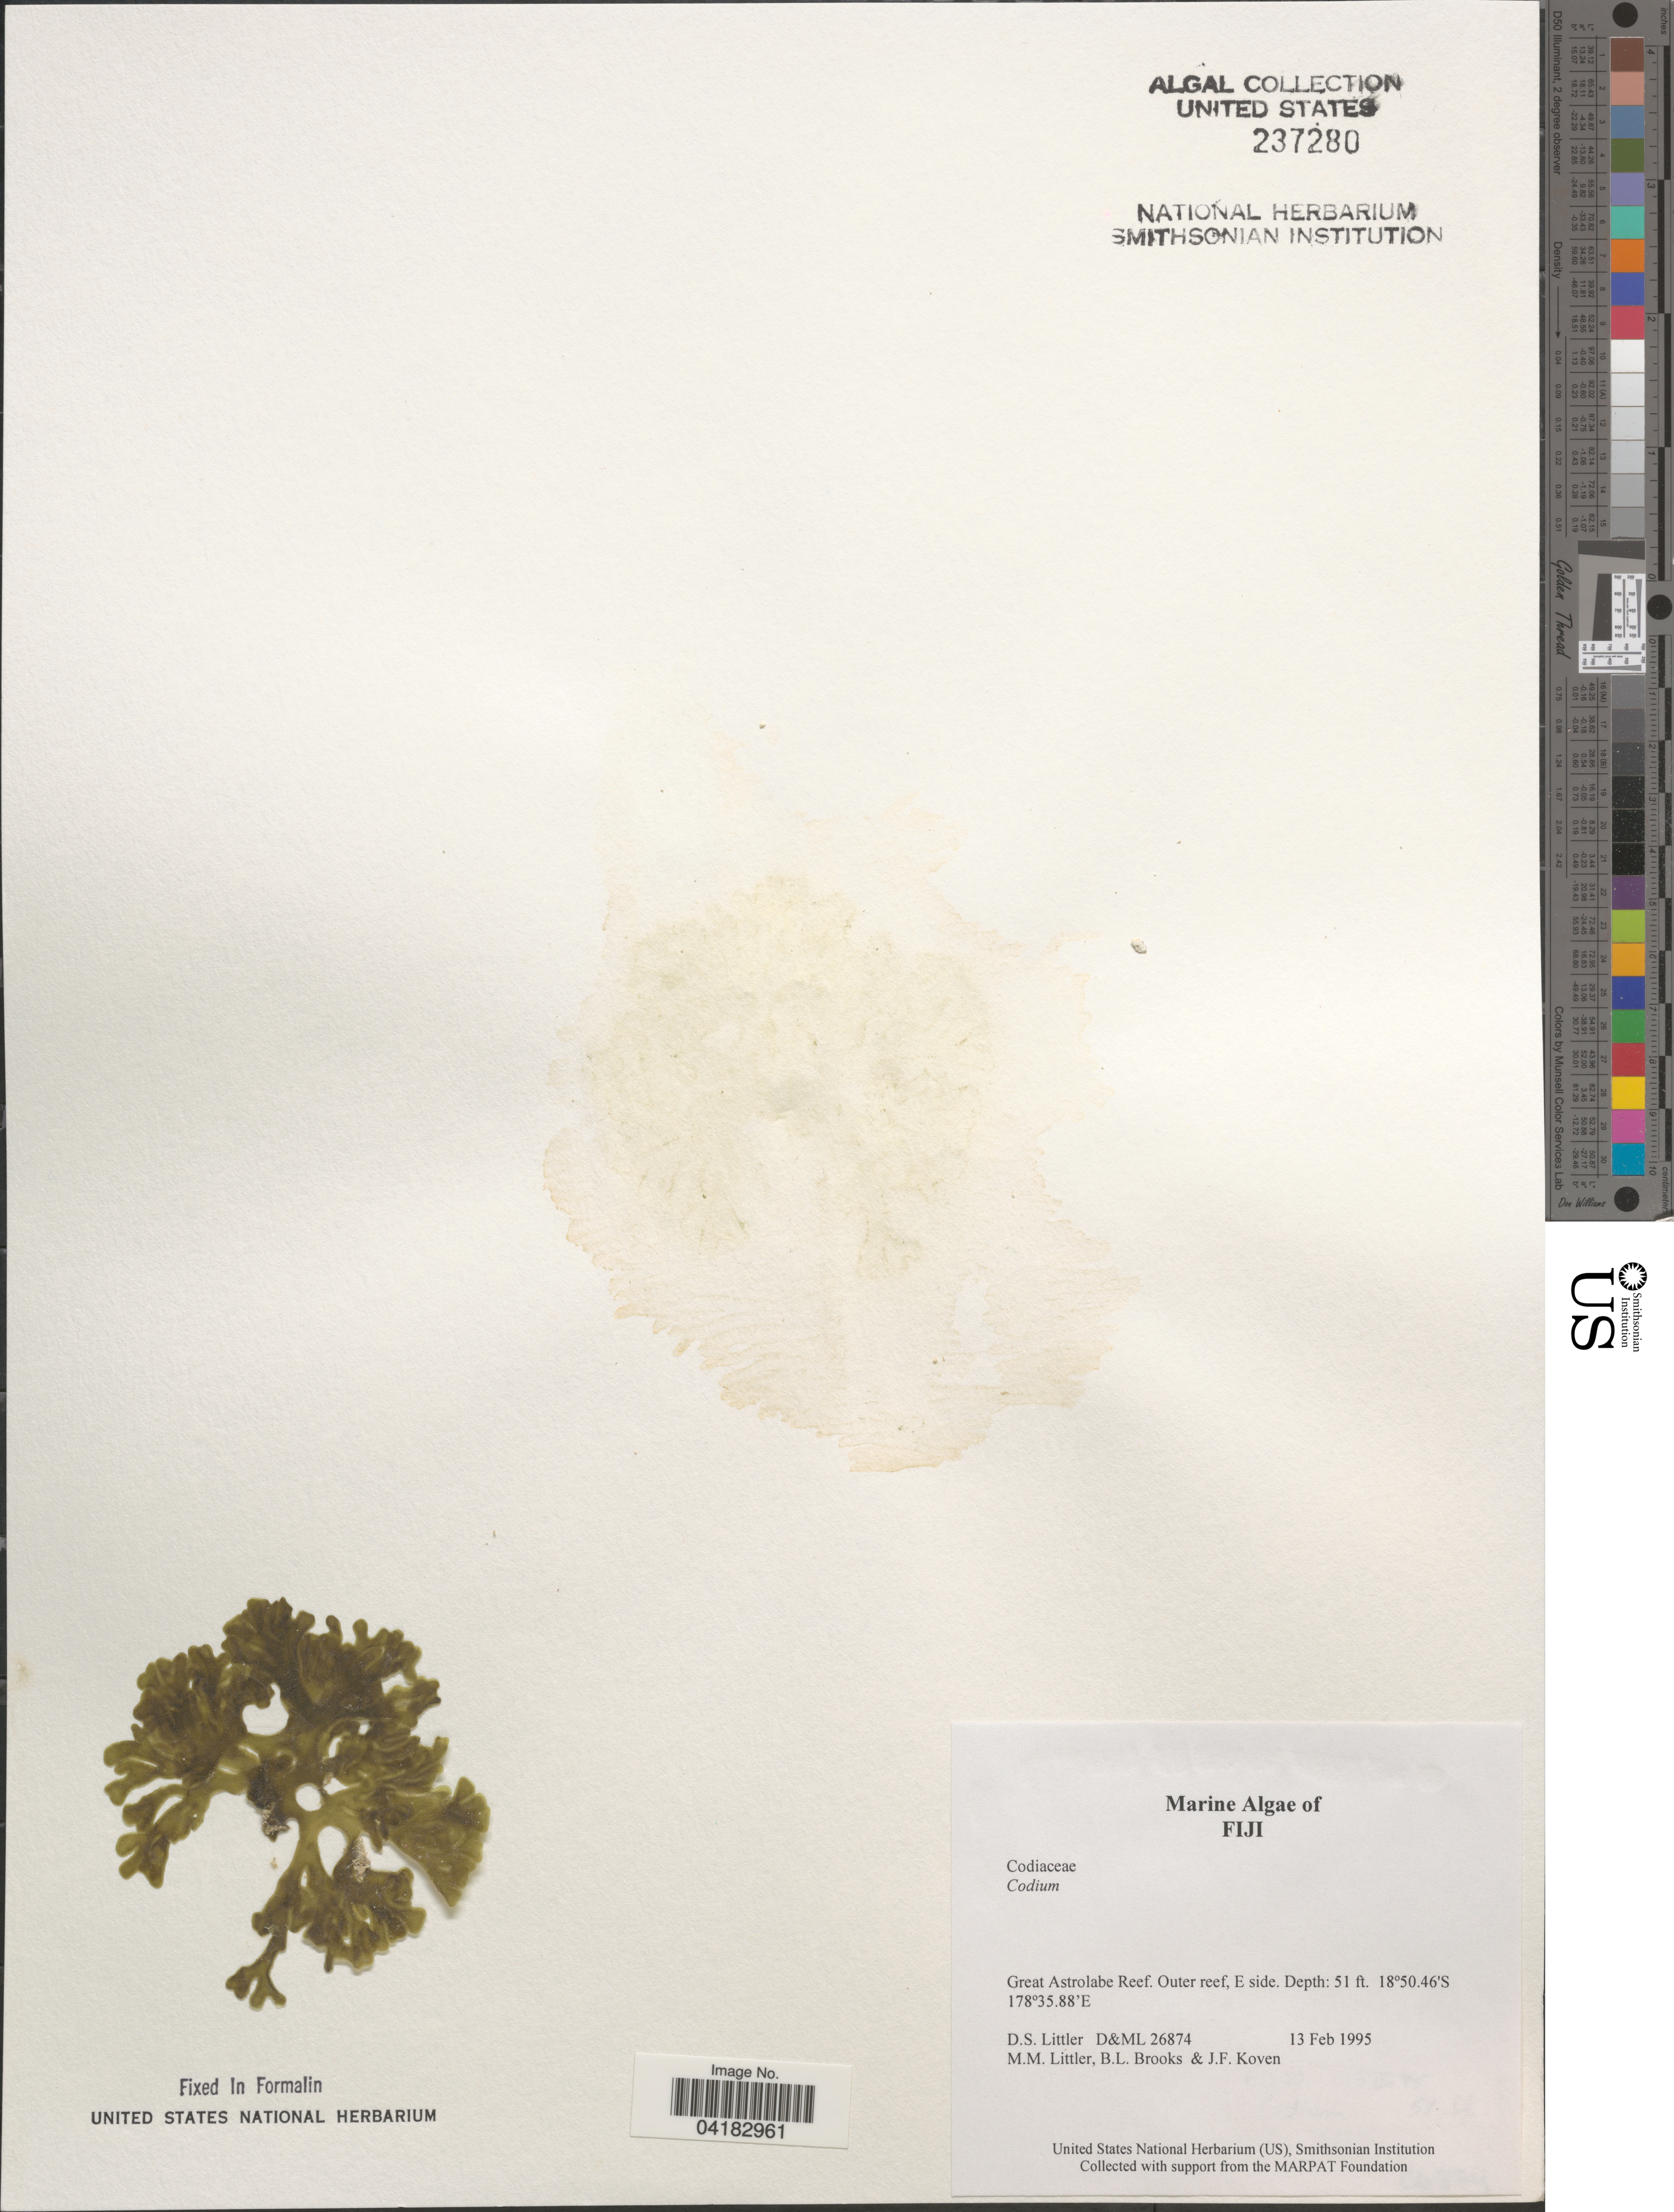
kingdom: Plantae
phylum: Chlorophyta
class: Ulvophyceae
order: Bryopsidales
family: Codiaceae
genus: Codium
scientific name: Codium sp.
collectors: D. S. Littler, B. Brooks & J. Koven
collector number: D&ML26874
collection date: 1995-02-13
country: Fiji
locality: Great Astrolabe Reef. Outer reef, E side.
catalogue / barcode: US 237280